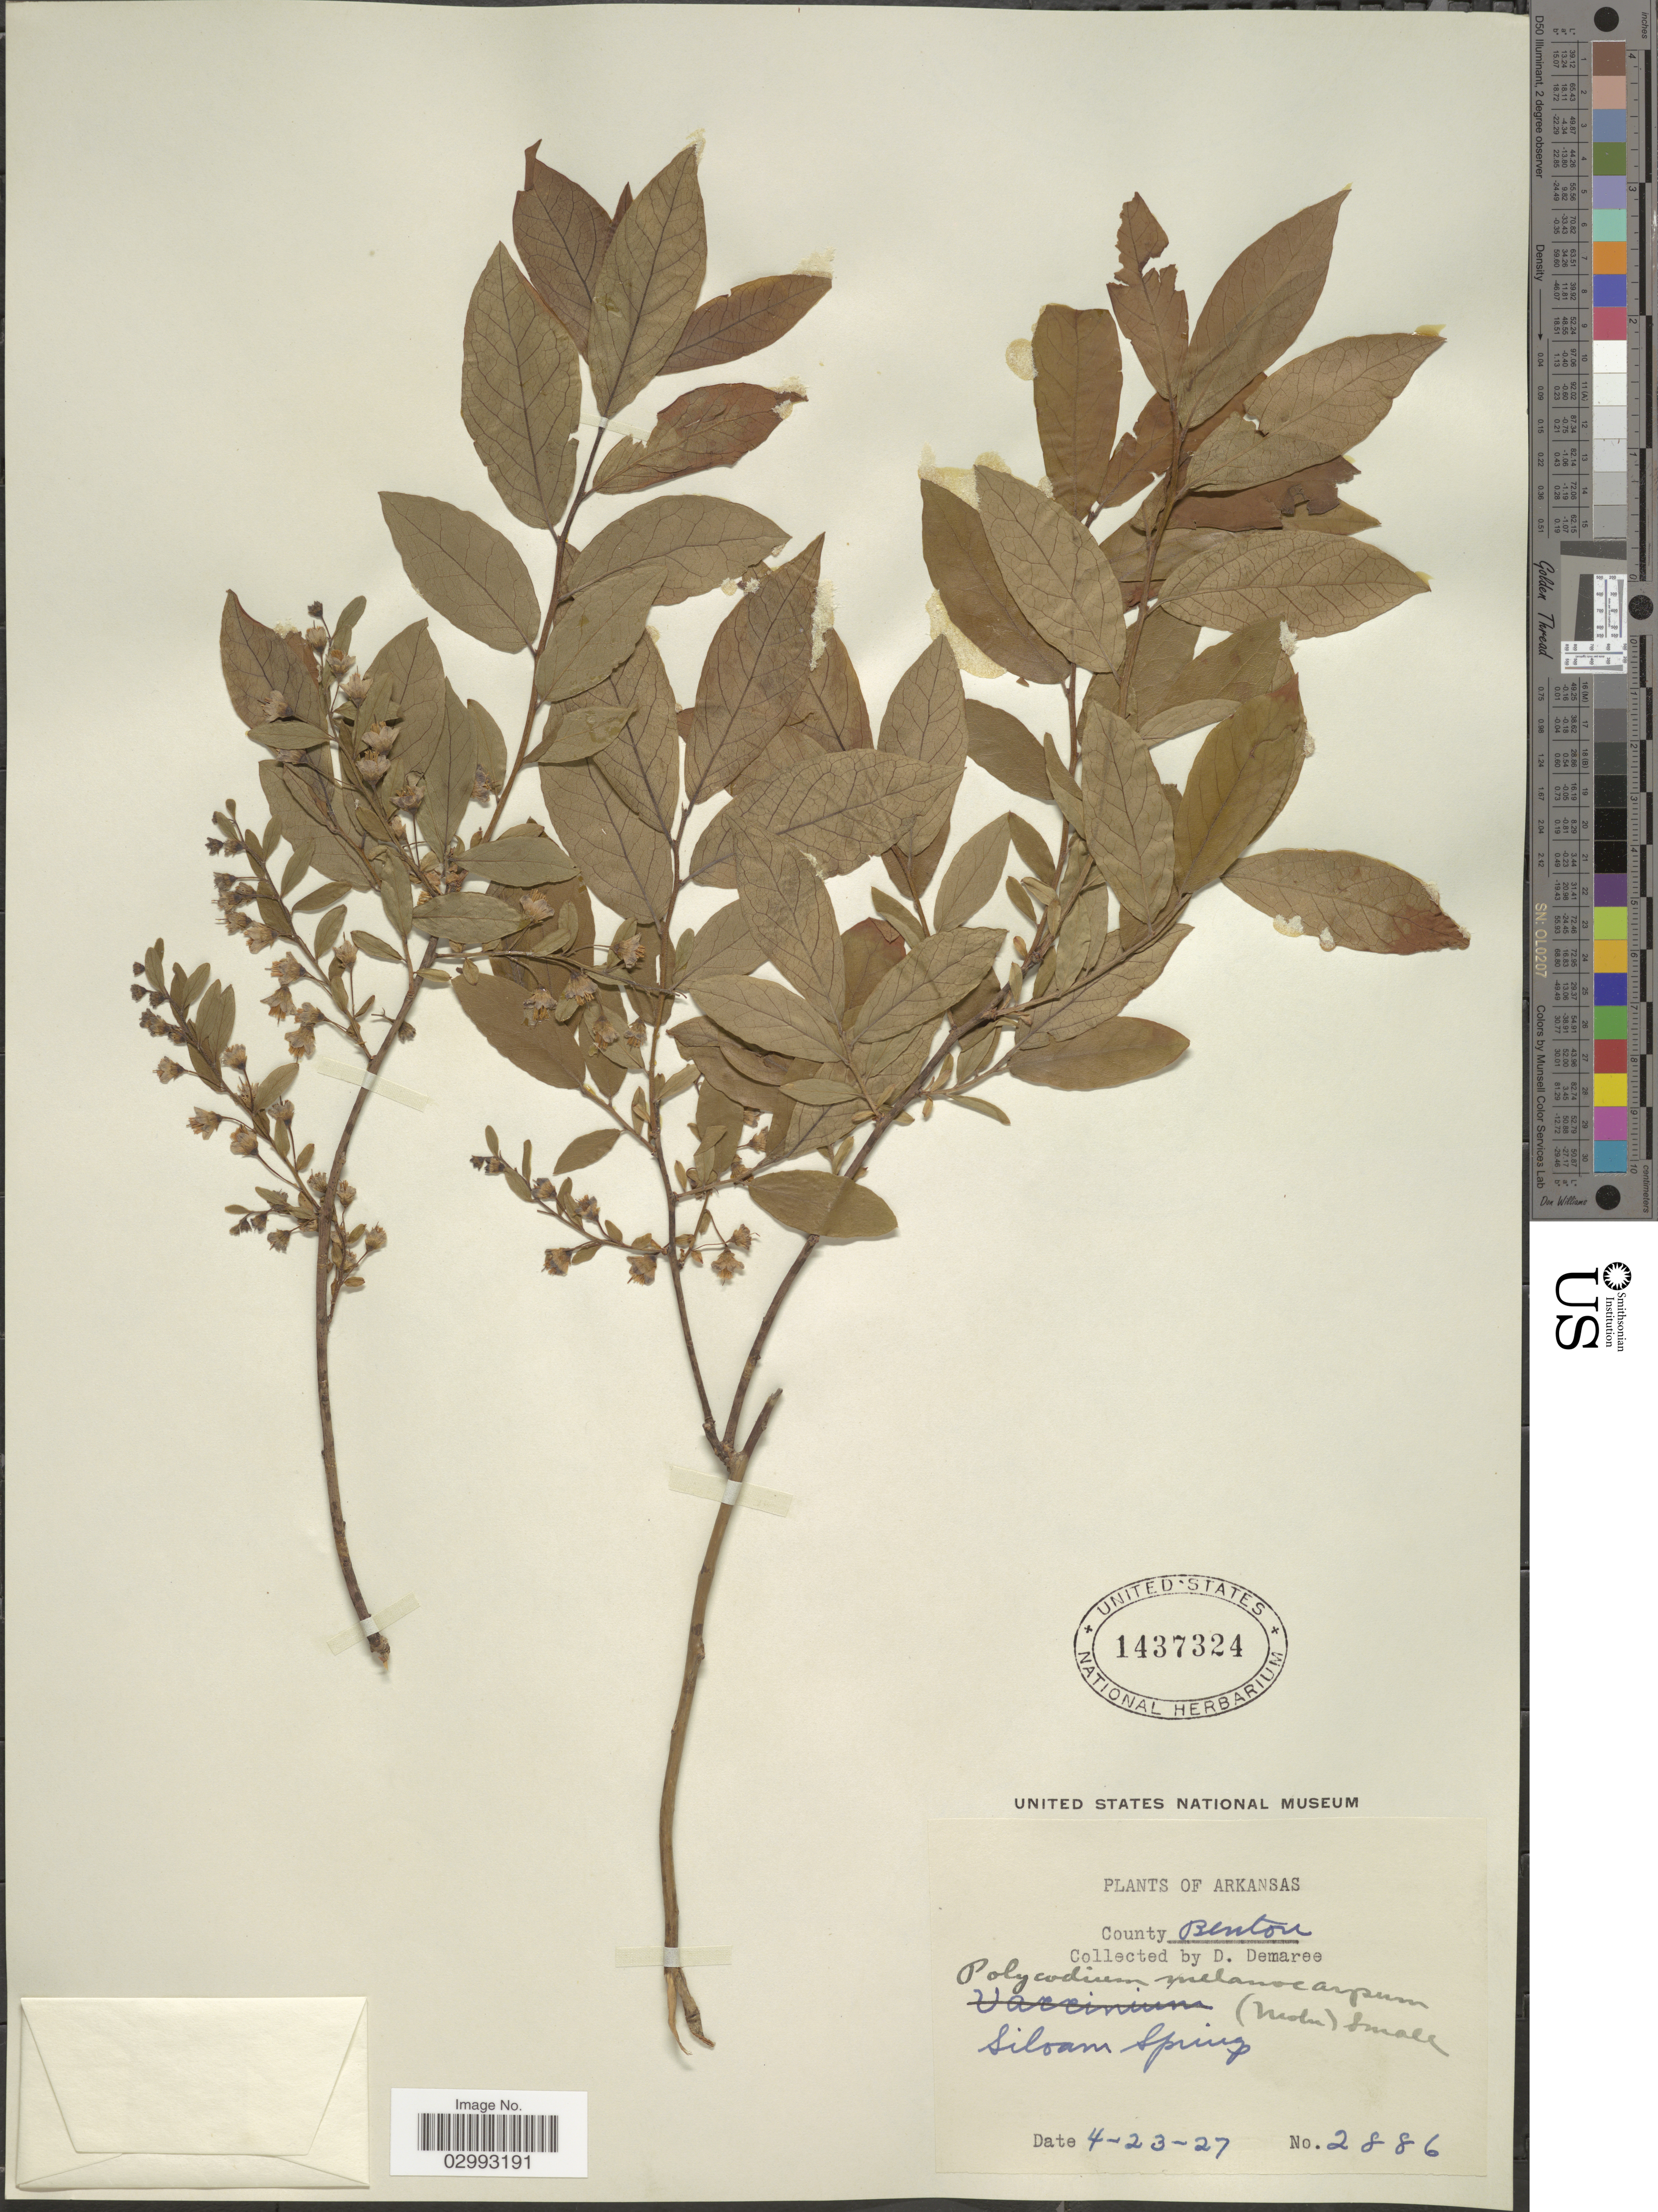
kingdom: Plantae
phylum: Tracheophyta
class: Magnoliopsida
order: Ericales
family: Ericaceae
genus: Polycodium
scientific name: Polycodium melanocarpum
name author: (C. Mohr) Small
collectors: D. Demaree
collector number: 2886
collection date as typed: Transcribed d/m/y: 23/4/27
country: United States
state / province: Arkansas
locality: County Benton. Siloam Spring.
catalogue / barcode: US 1437324